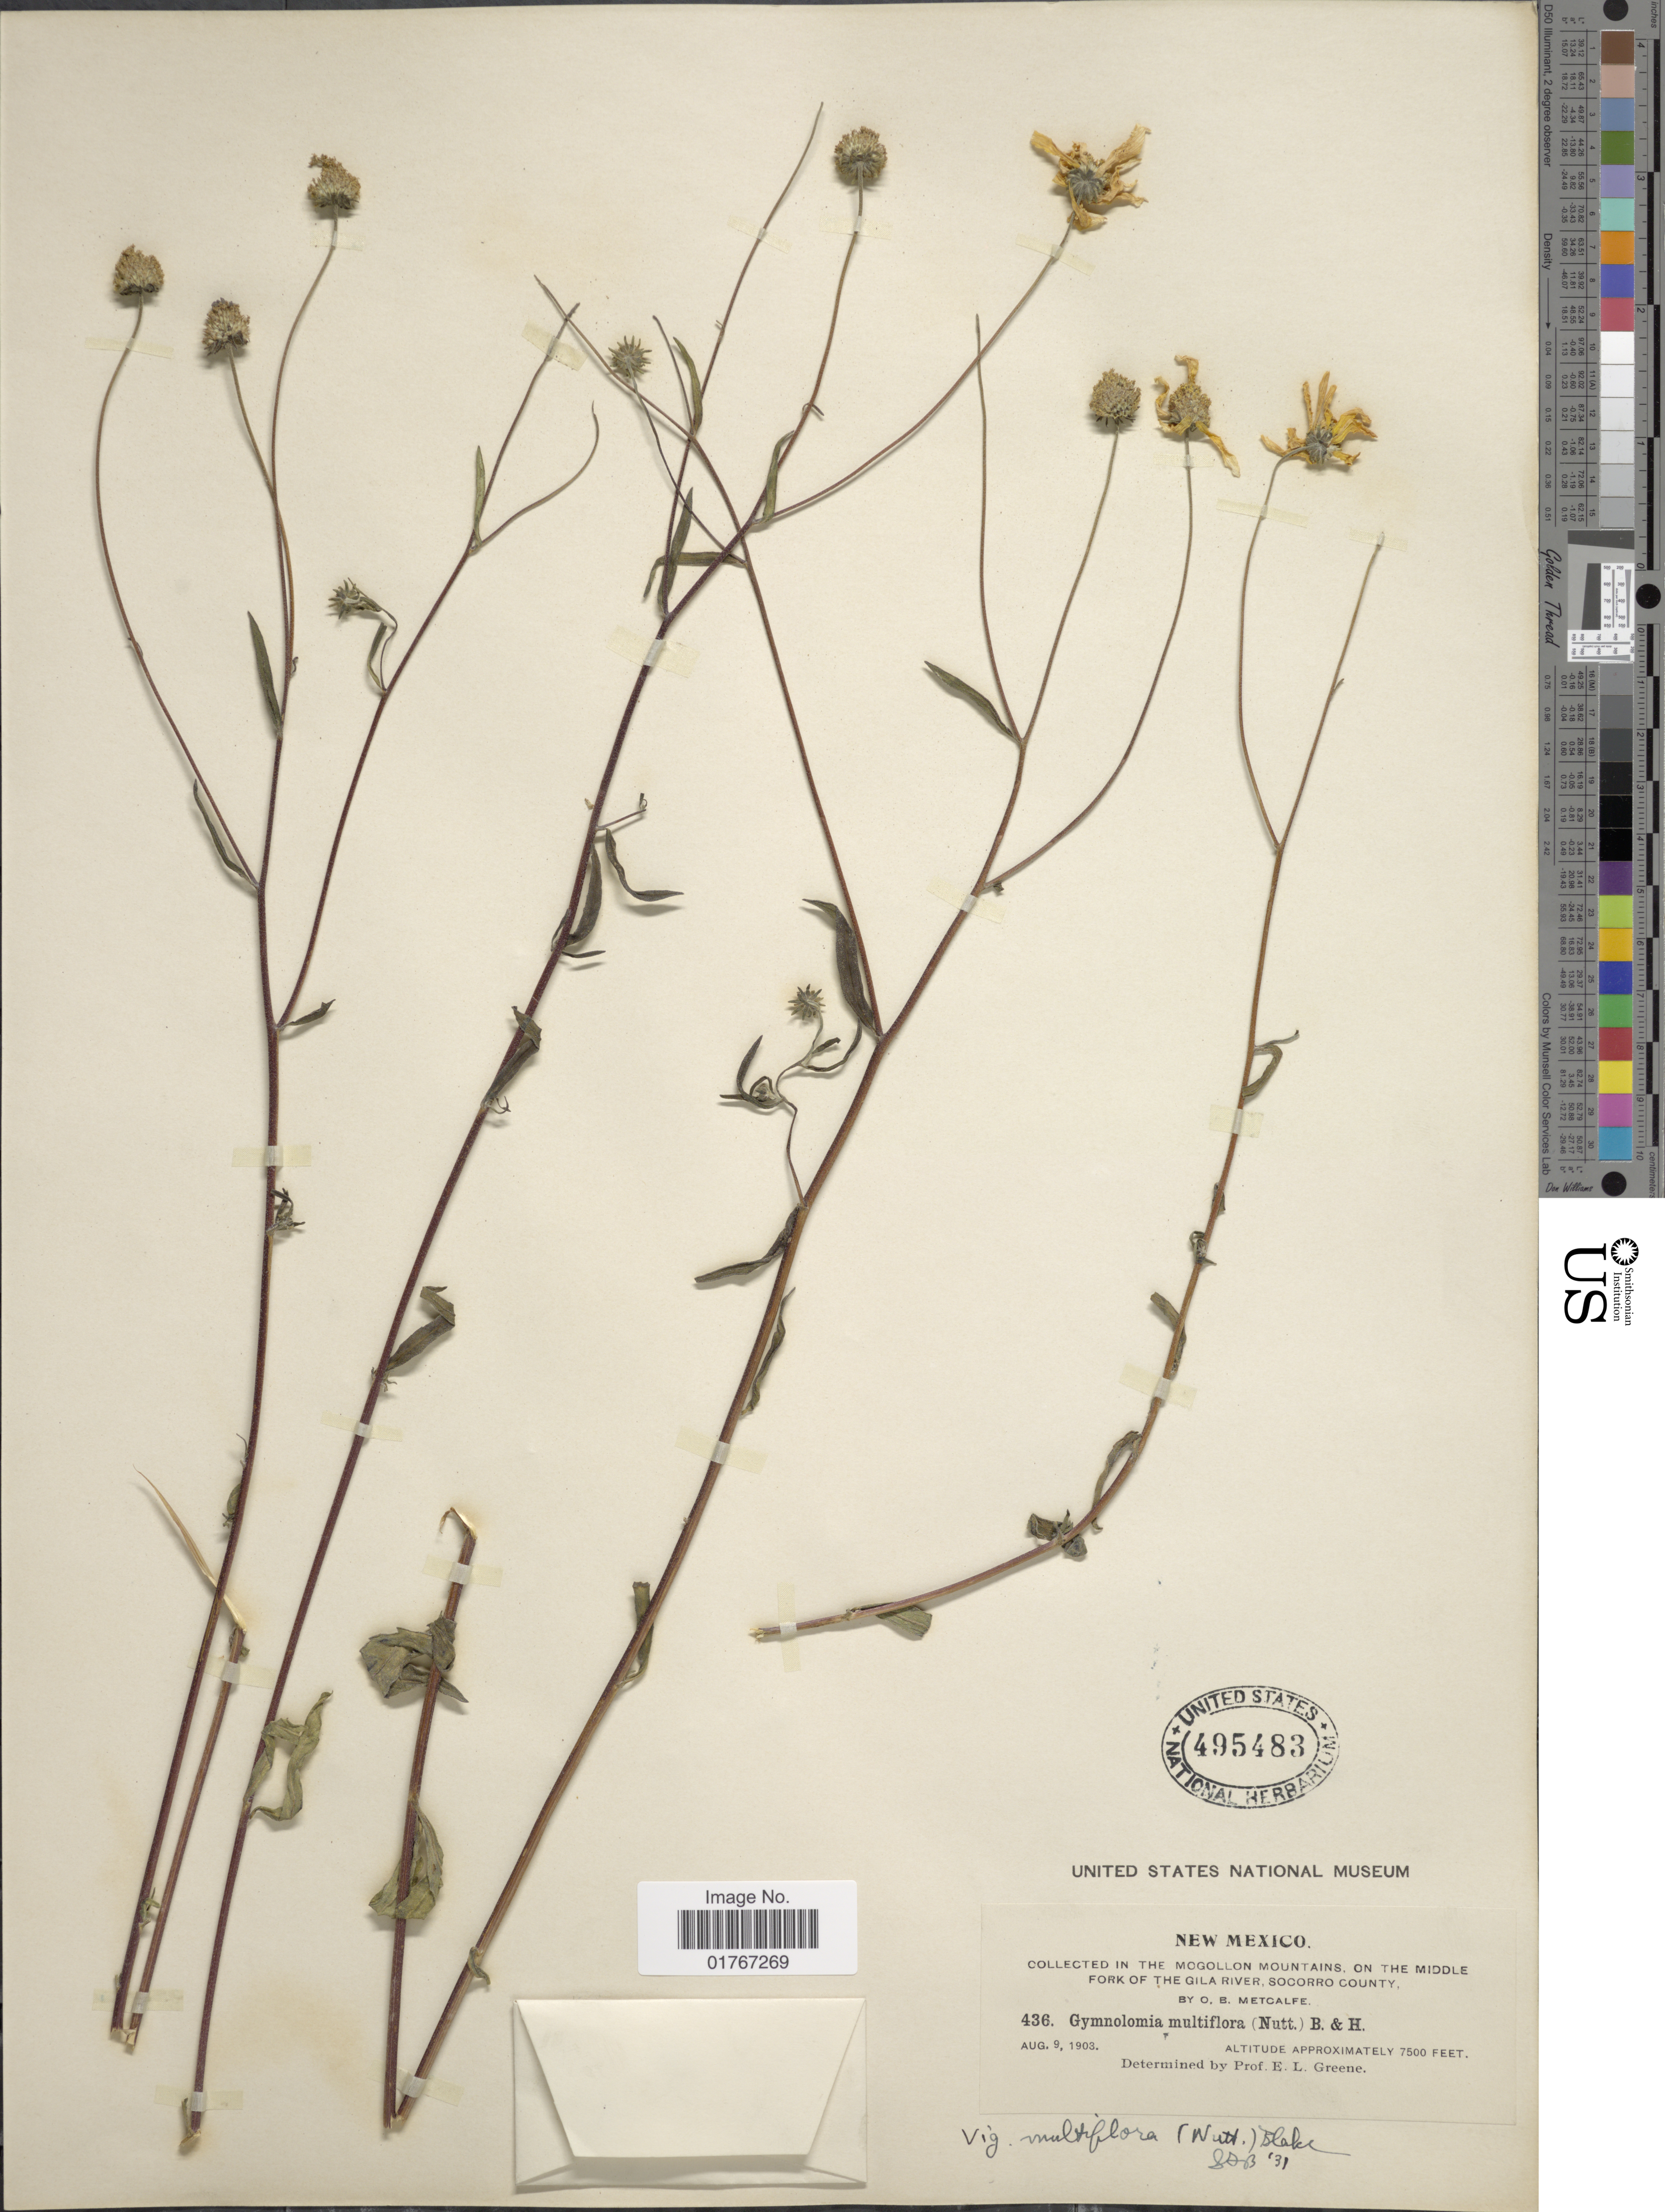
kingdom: Plantae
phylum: Tracheophyta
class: Magnoliopsida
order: Asterales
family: Asteraceae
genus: Heliomeris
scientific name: Heliomeris multiflora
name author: Nutt.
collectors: O. Metcalf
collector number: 436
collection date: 1903-08-09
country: United States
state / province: New Mexico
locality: In the Mogollon Mountains, on the Middle Fork of the Gila River, Socorro County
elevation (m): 2286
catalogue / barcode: US 495483